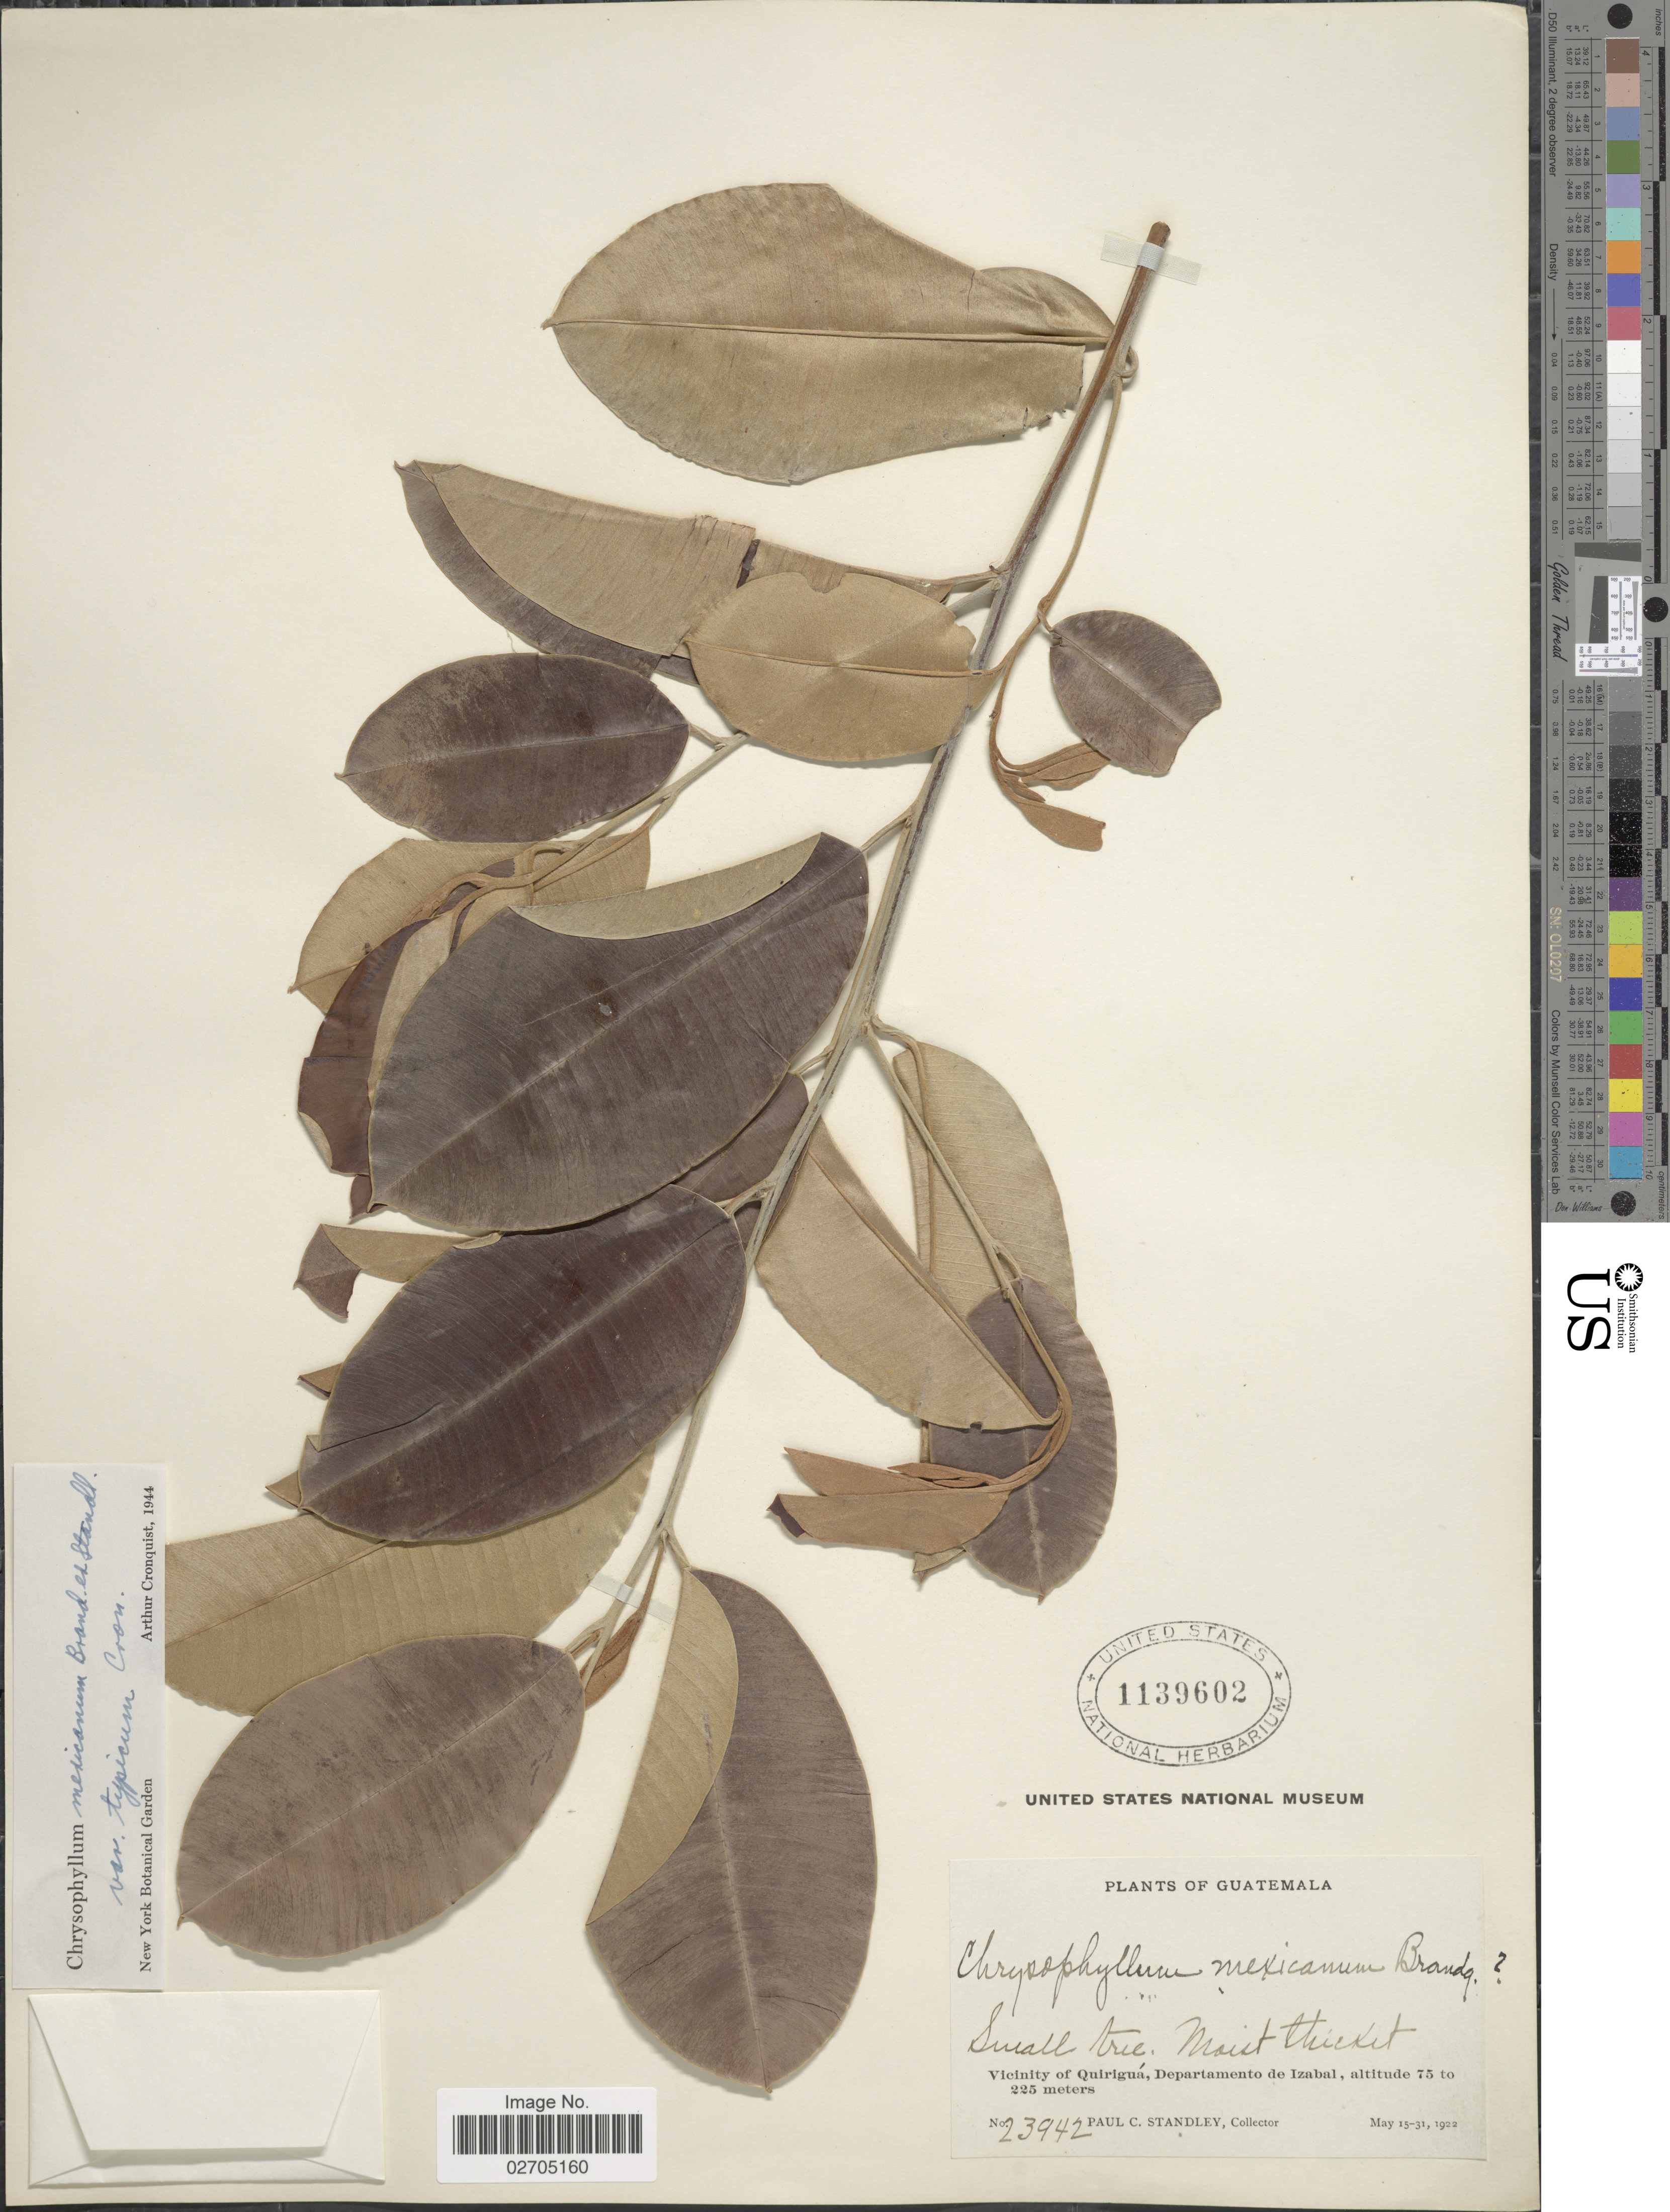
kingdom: Plantae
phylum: Tracheophyta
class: Magnoliopsida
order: Ericales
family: Sapotaceae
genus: Chrysophyllum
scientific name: Chrysophyllum mexicanum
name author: Brandegee ex Standl.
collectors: P. C. Standley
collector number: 23942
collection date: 1922-05-15/1922-05-31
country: Guatemala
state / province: Izabal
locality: Moist thicket, Vicinity of Quirigua.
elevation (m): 75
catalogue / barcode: US 1139602